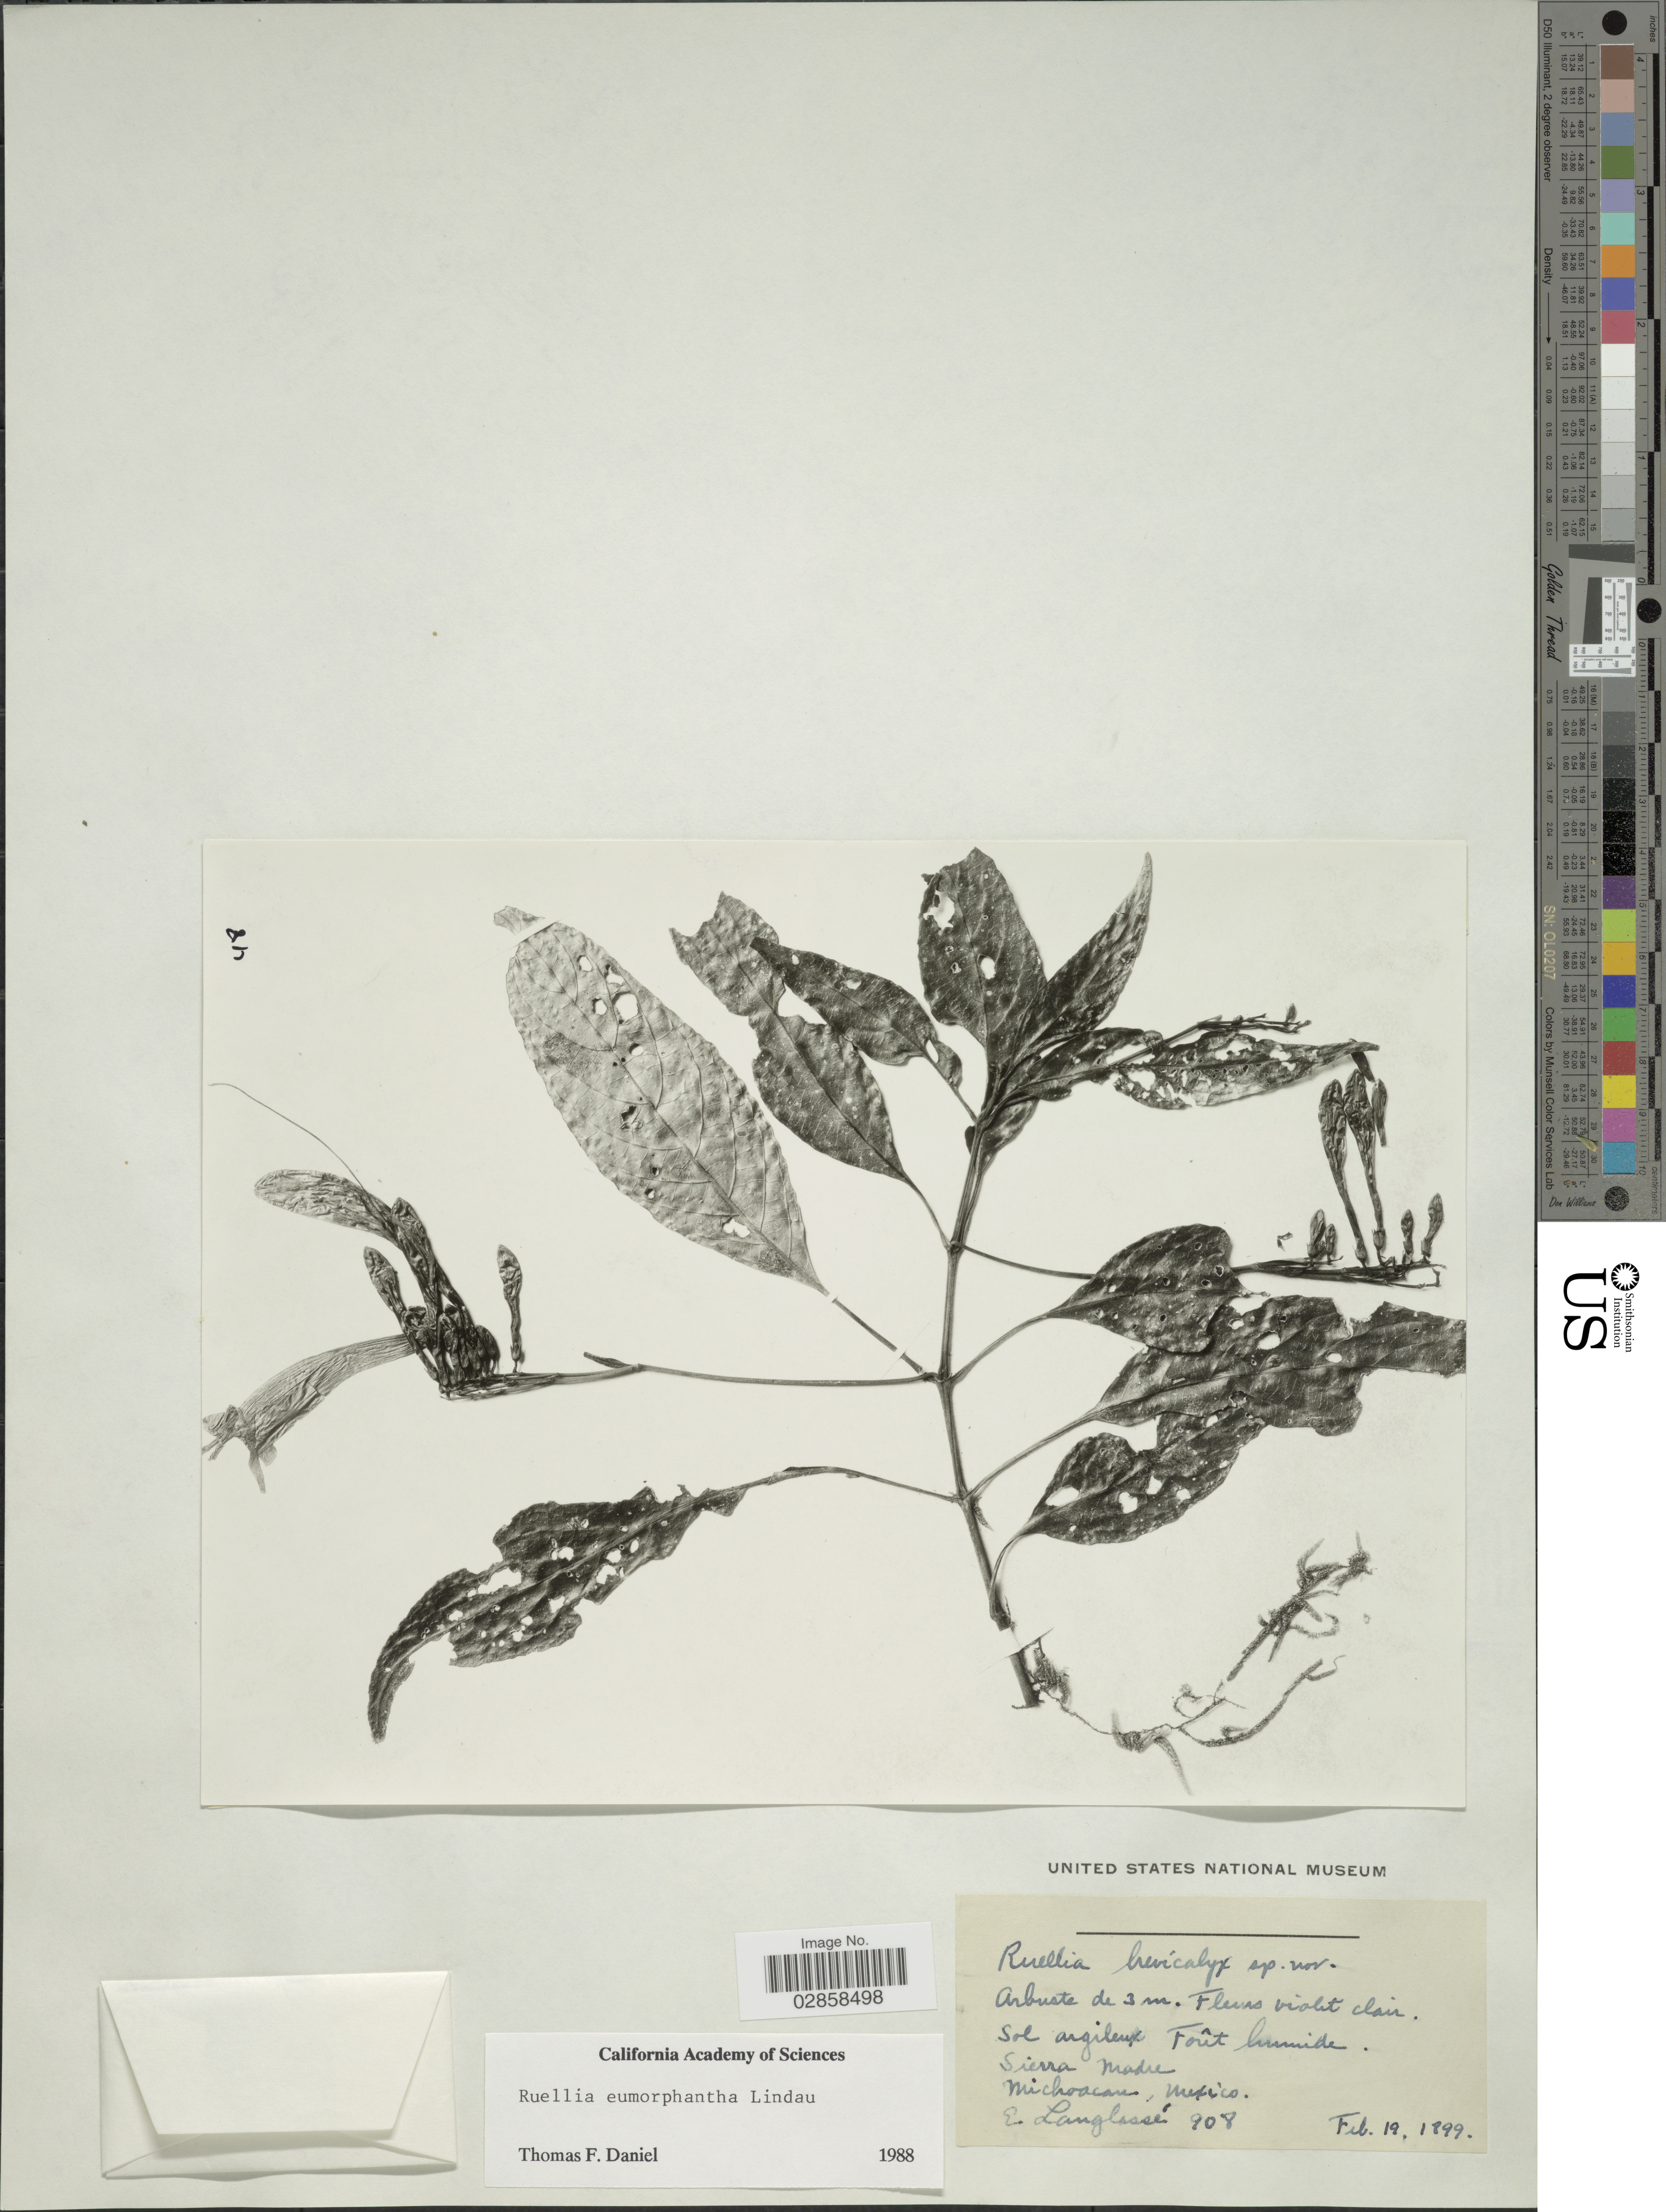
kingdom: Plantae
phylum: Tracheophyta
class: Magnoliopsida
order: Lamiales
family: Acanthaceae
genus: Ruellia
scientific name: Ruellia eumorphantha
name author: Lindau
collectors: E. Langlassé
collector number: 908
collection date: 1899-02-19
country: Mexico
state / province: Michoacán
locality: Sierra Madre.